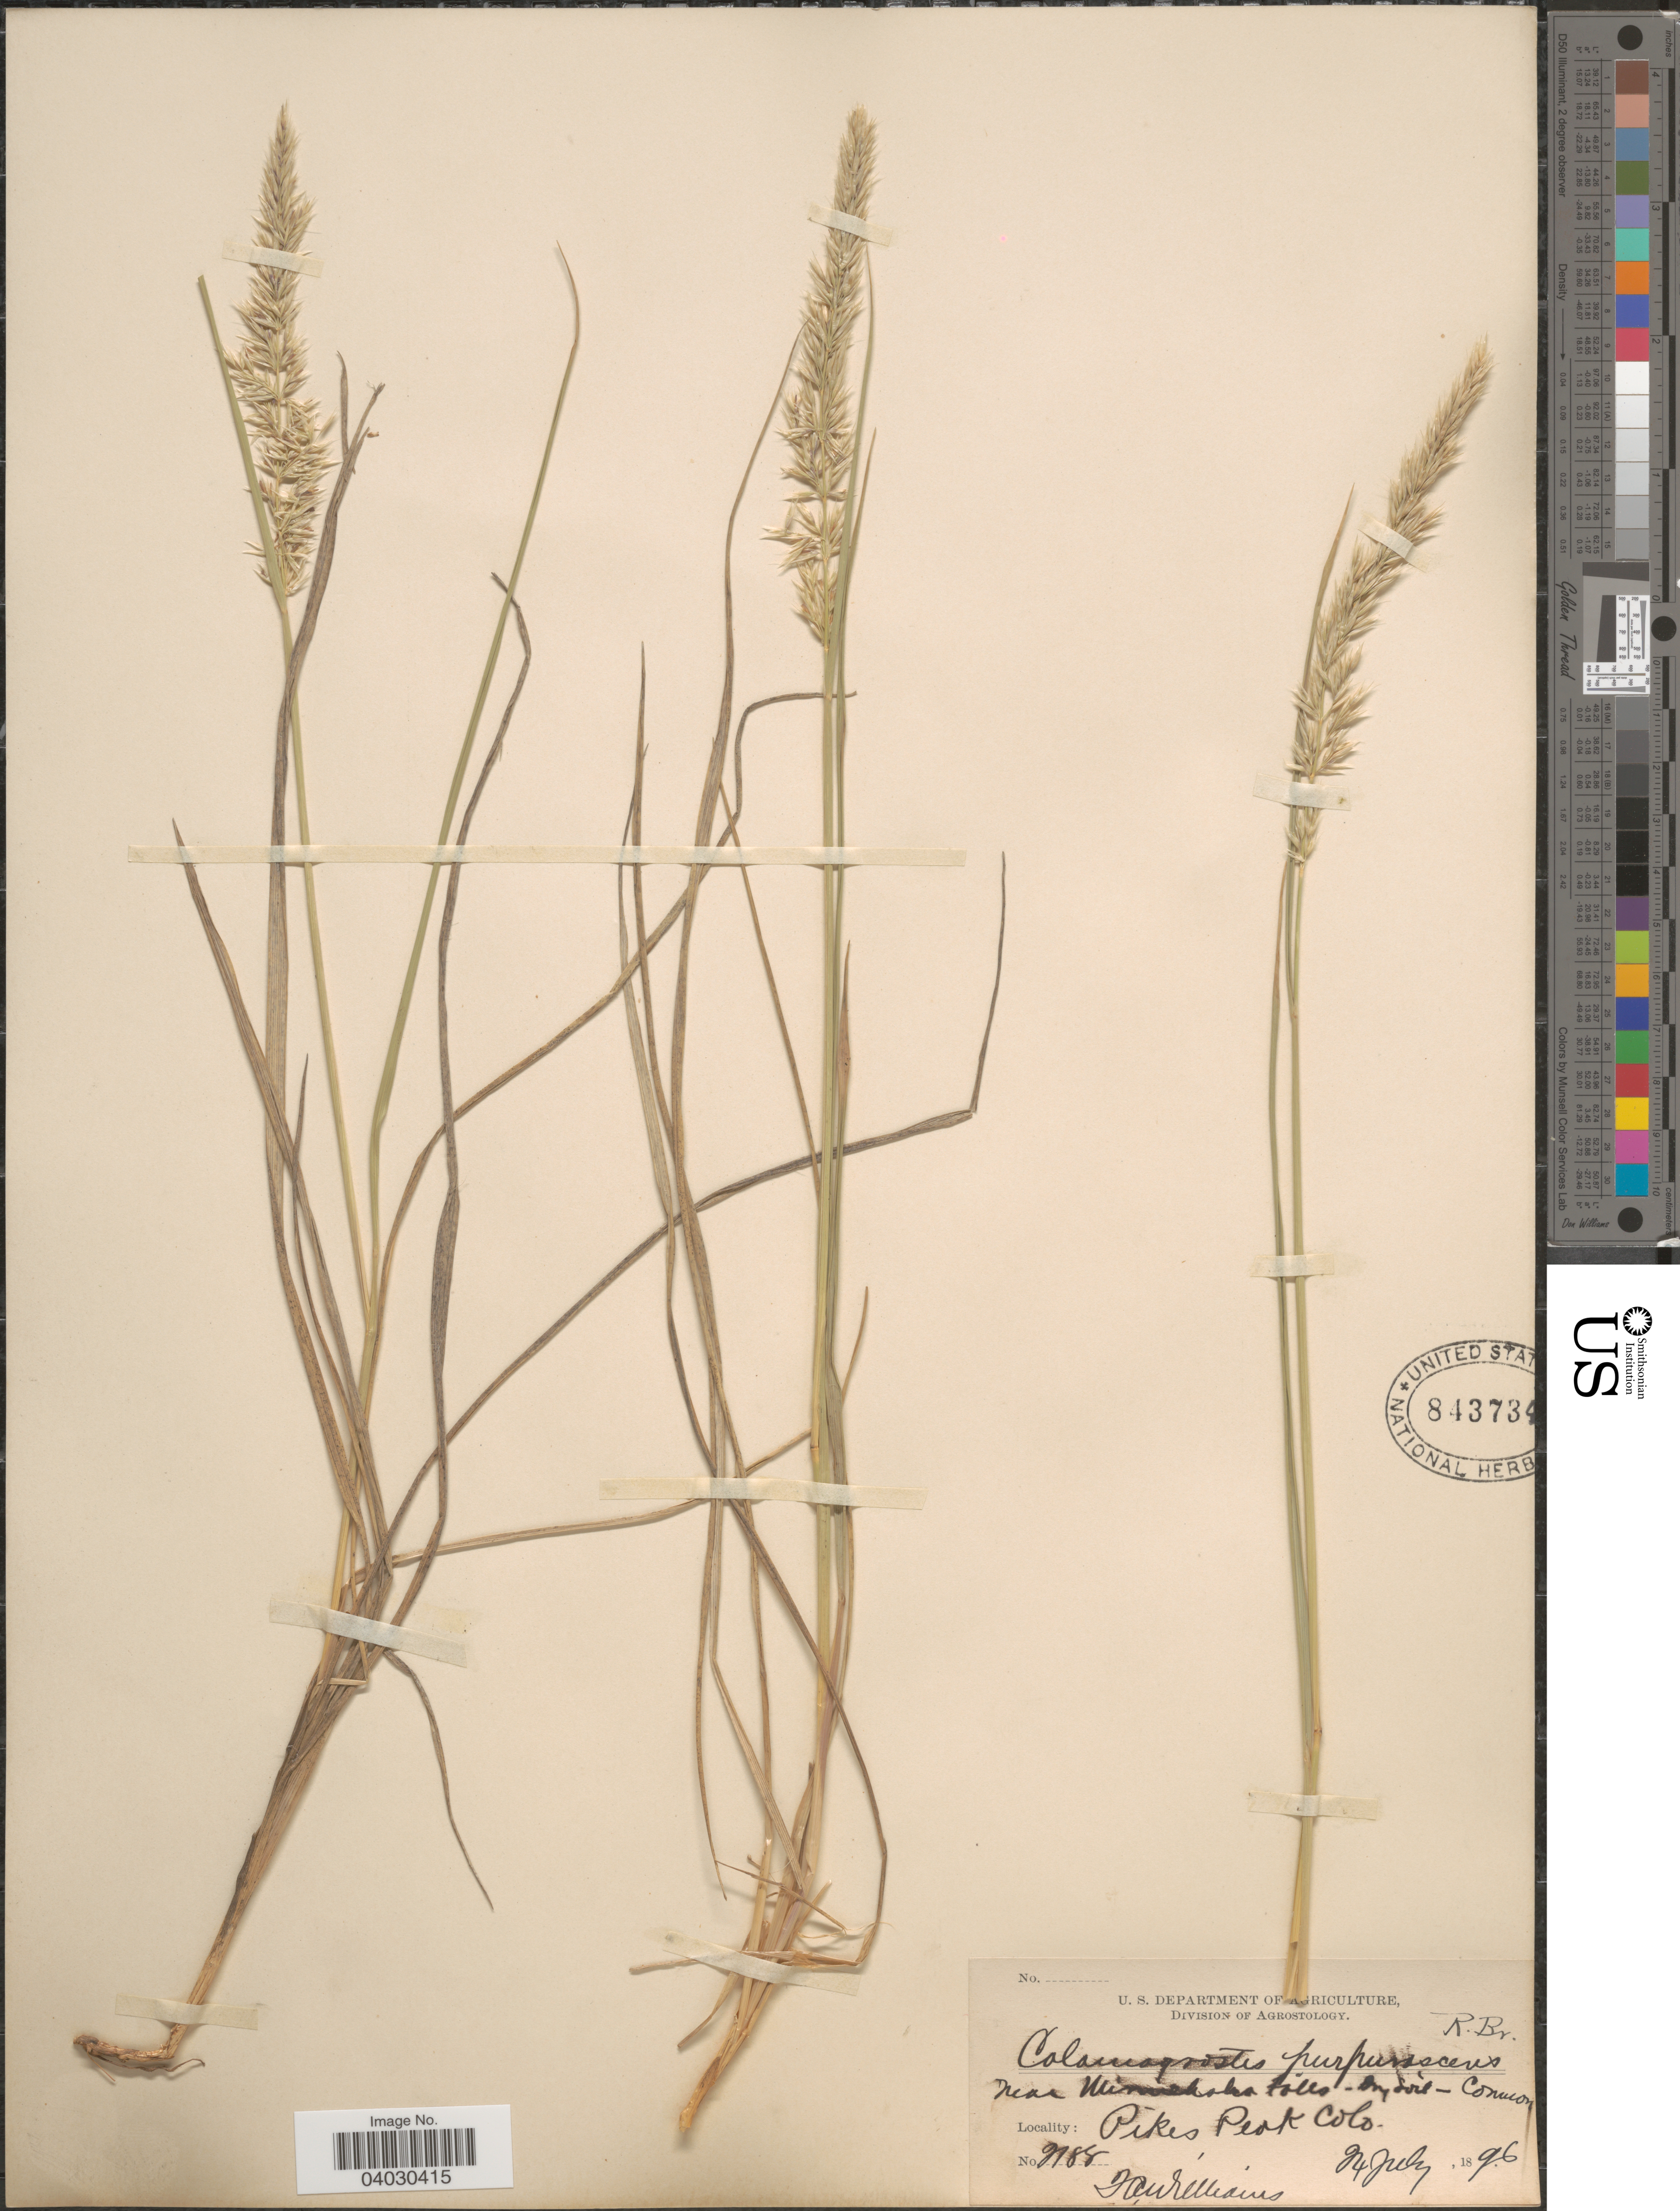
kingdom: Plantae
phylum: Tracheophyta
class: Liliopsida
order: Poales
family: Poaceae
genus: Calamagrostis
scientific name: Calamagrostis purpurascens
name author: R. Br.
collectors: T. A. Williams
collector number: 2185*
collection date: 1896-07-24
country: United States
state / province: Colorado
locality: Near Minnehaha Falls. Pikes Peak.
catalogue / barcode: US 843734